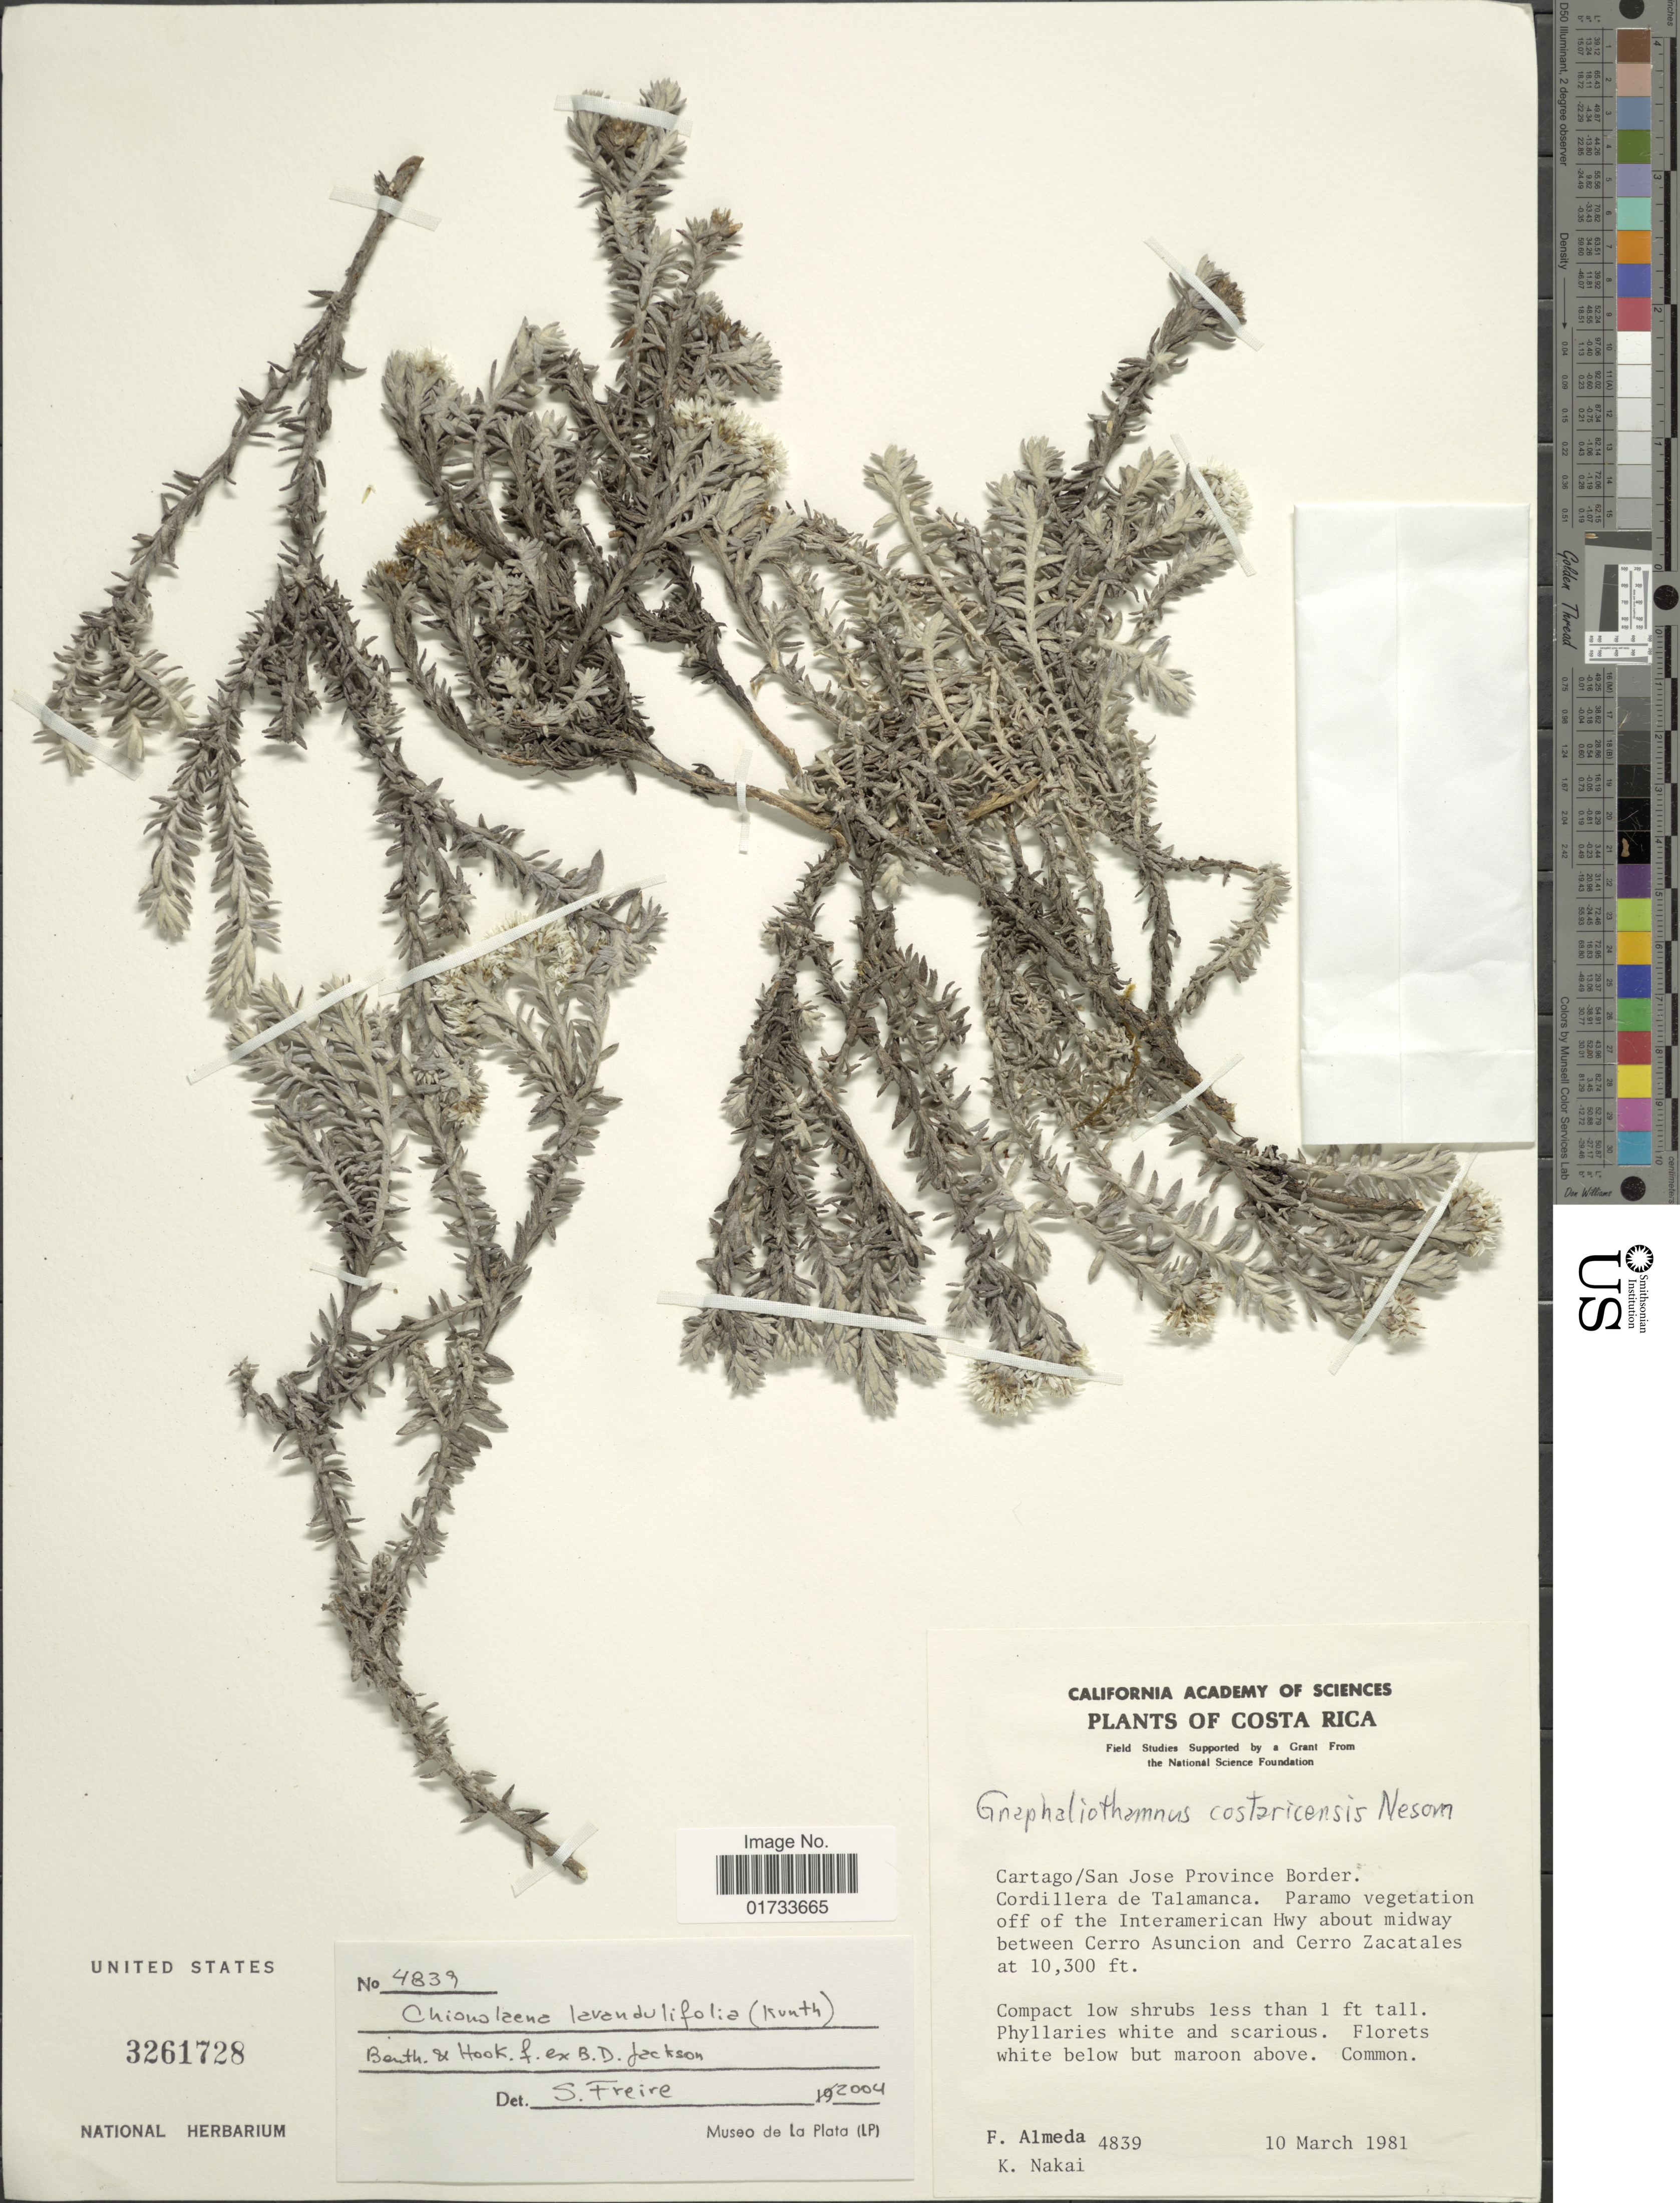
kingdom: Plantae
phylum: Tracheophyta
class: Magnoliopsida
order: Asterales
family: Asteraceae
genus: Gnaphaliothamnus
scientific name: Gnaphaliothamnus costaricensis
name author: G.L. Nesom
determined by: Nesom, Guy L.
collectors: F. Almeda & K. M. Nakai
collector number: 4839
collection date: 1981-03-10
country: Costa Rica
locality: Cartago/ San Jose Province Border, Cordillera de Talamanca, Paramo vegetation off of the Interamerican Hwy about midway between Cerro Asuncion and Cerro Zacatales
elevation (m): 3139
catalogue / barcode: US 3261728